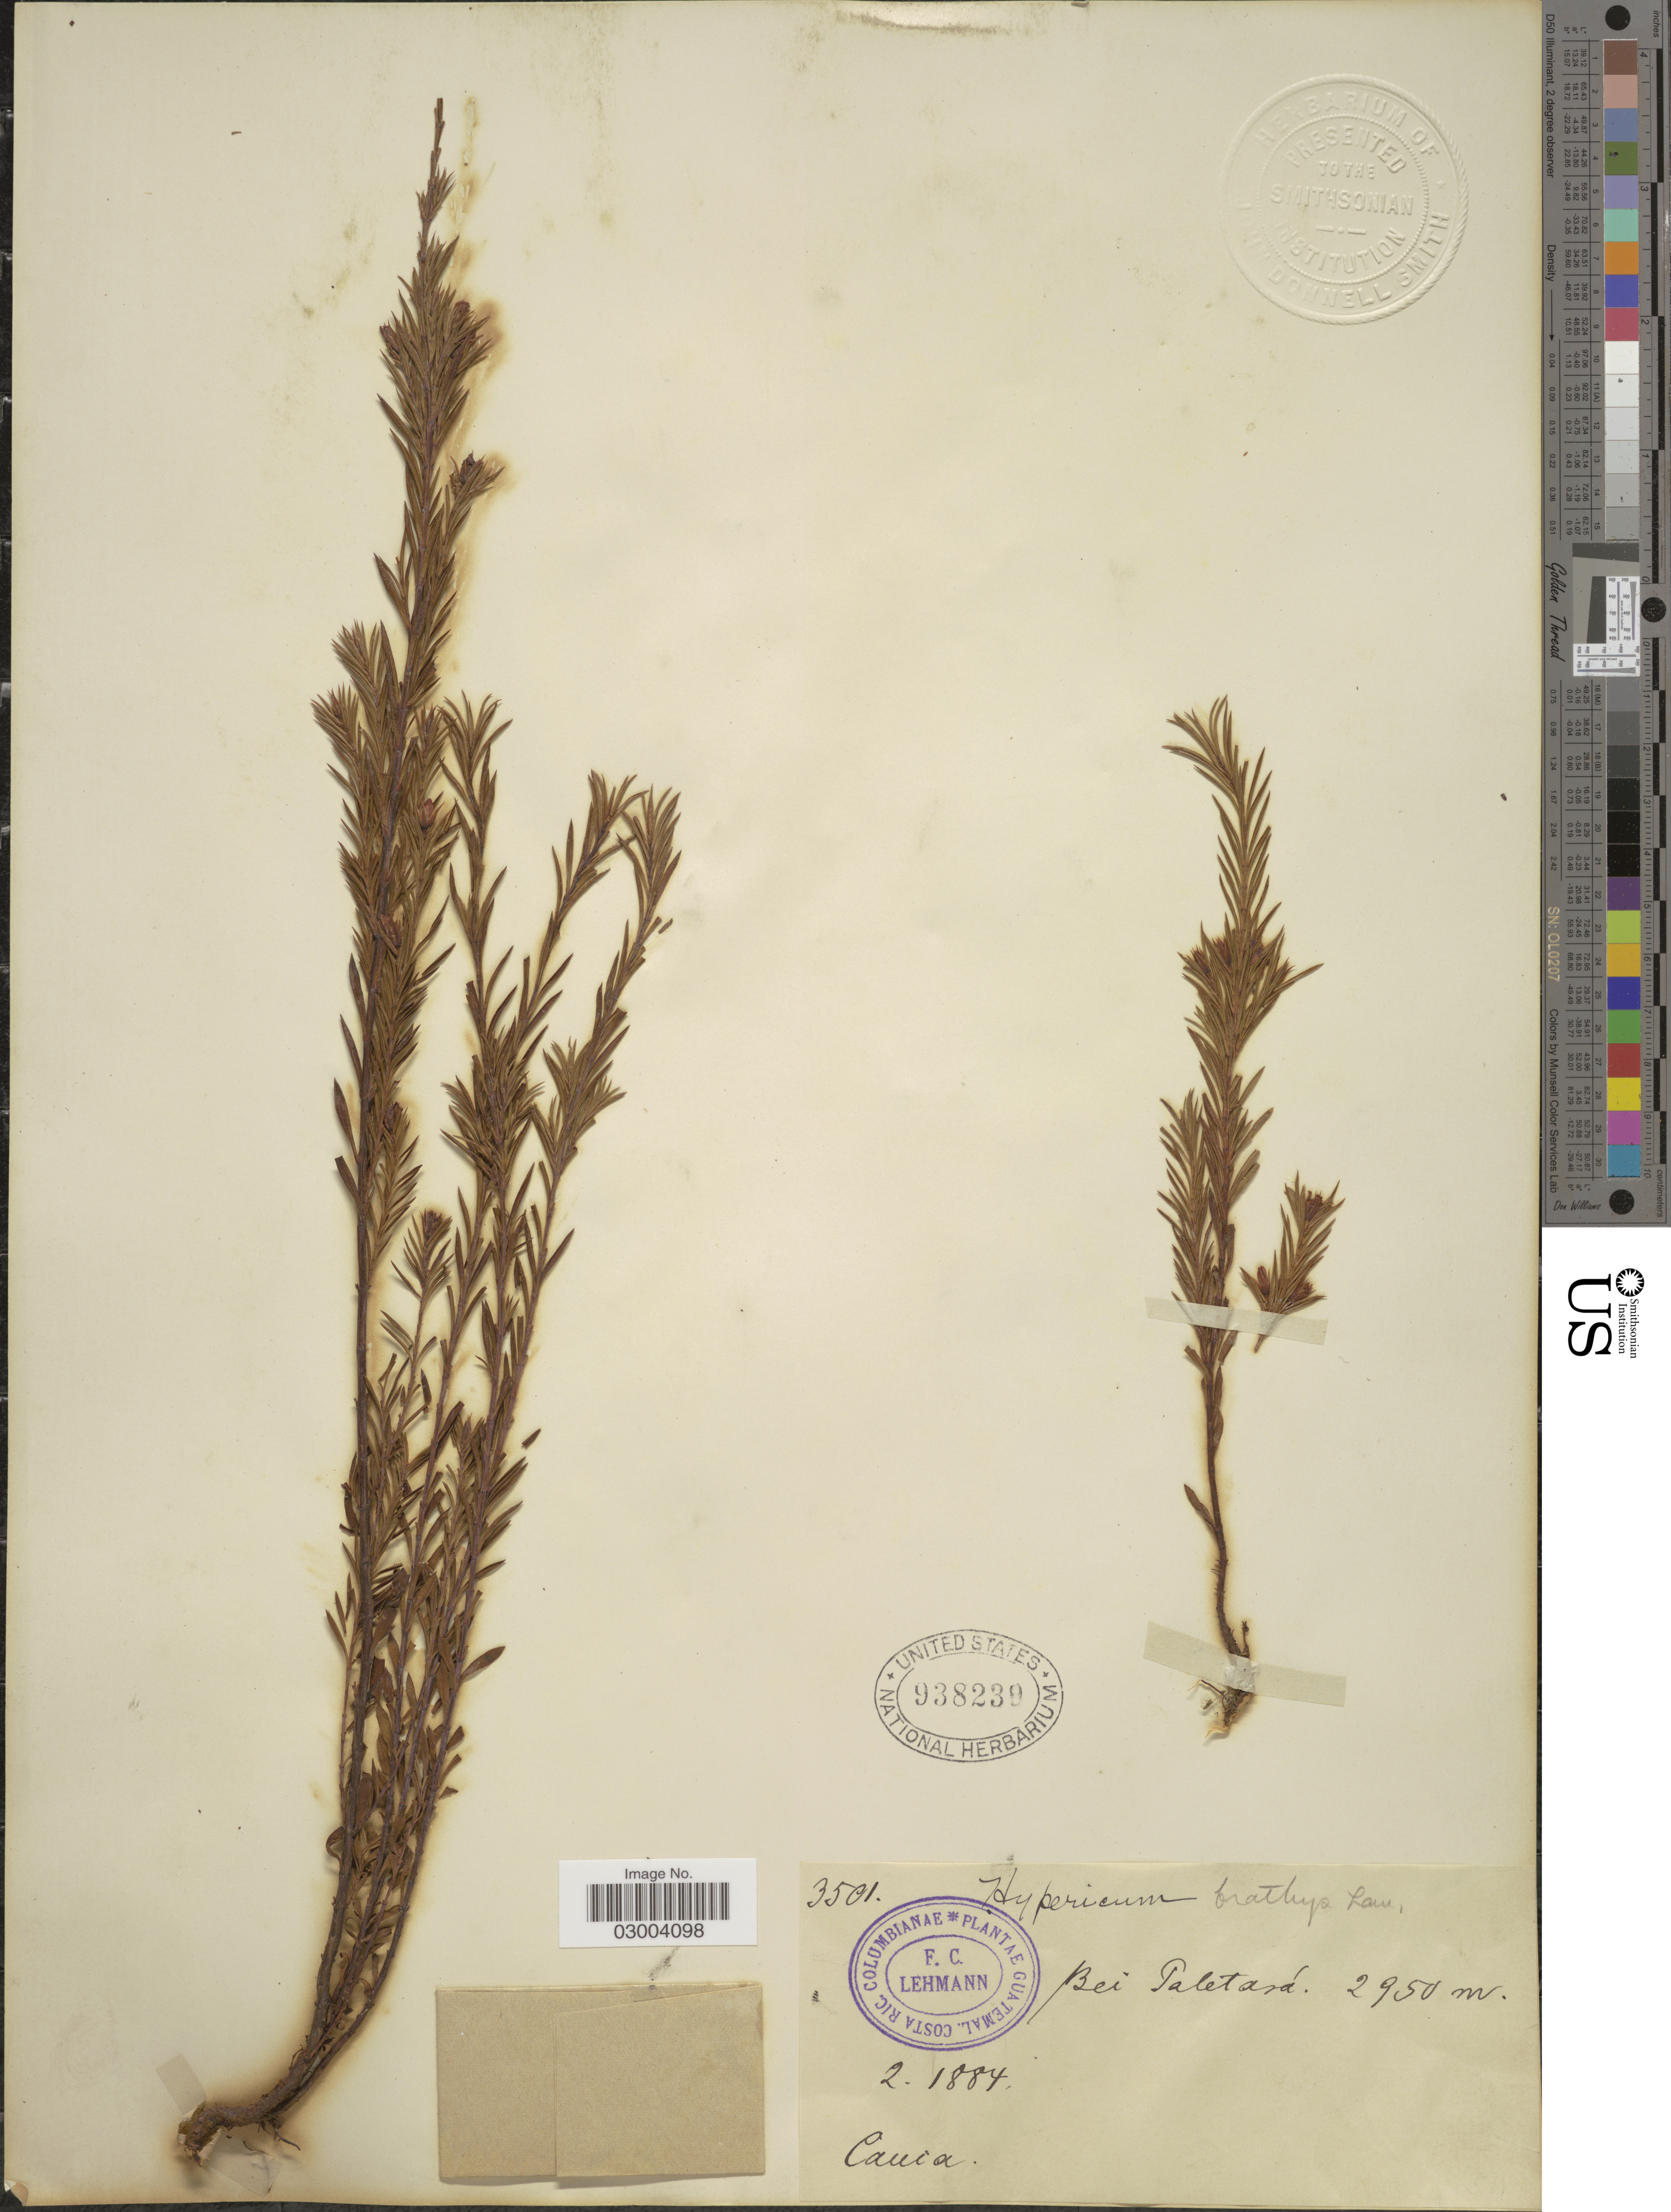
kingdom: Plantae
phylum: Tracheophyta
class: Magnoliopsida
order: Malpighiales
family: Hypericaceae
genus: Hypericum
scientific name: Hypericum pseudobrathys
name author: Turcz.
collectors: F. C. Lehmann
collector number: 3501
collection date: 1884-02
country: Colombia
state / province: Cauca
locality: Cauca, Bei Paletará.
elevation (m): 2950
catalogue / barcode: US 938239